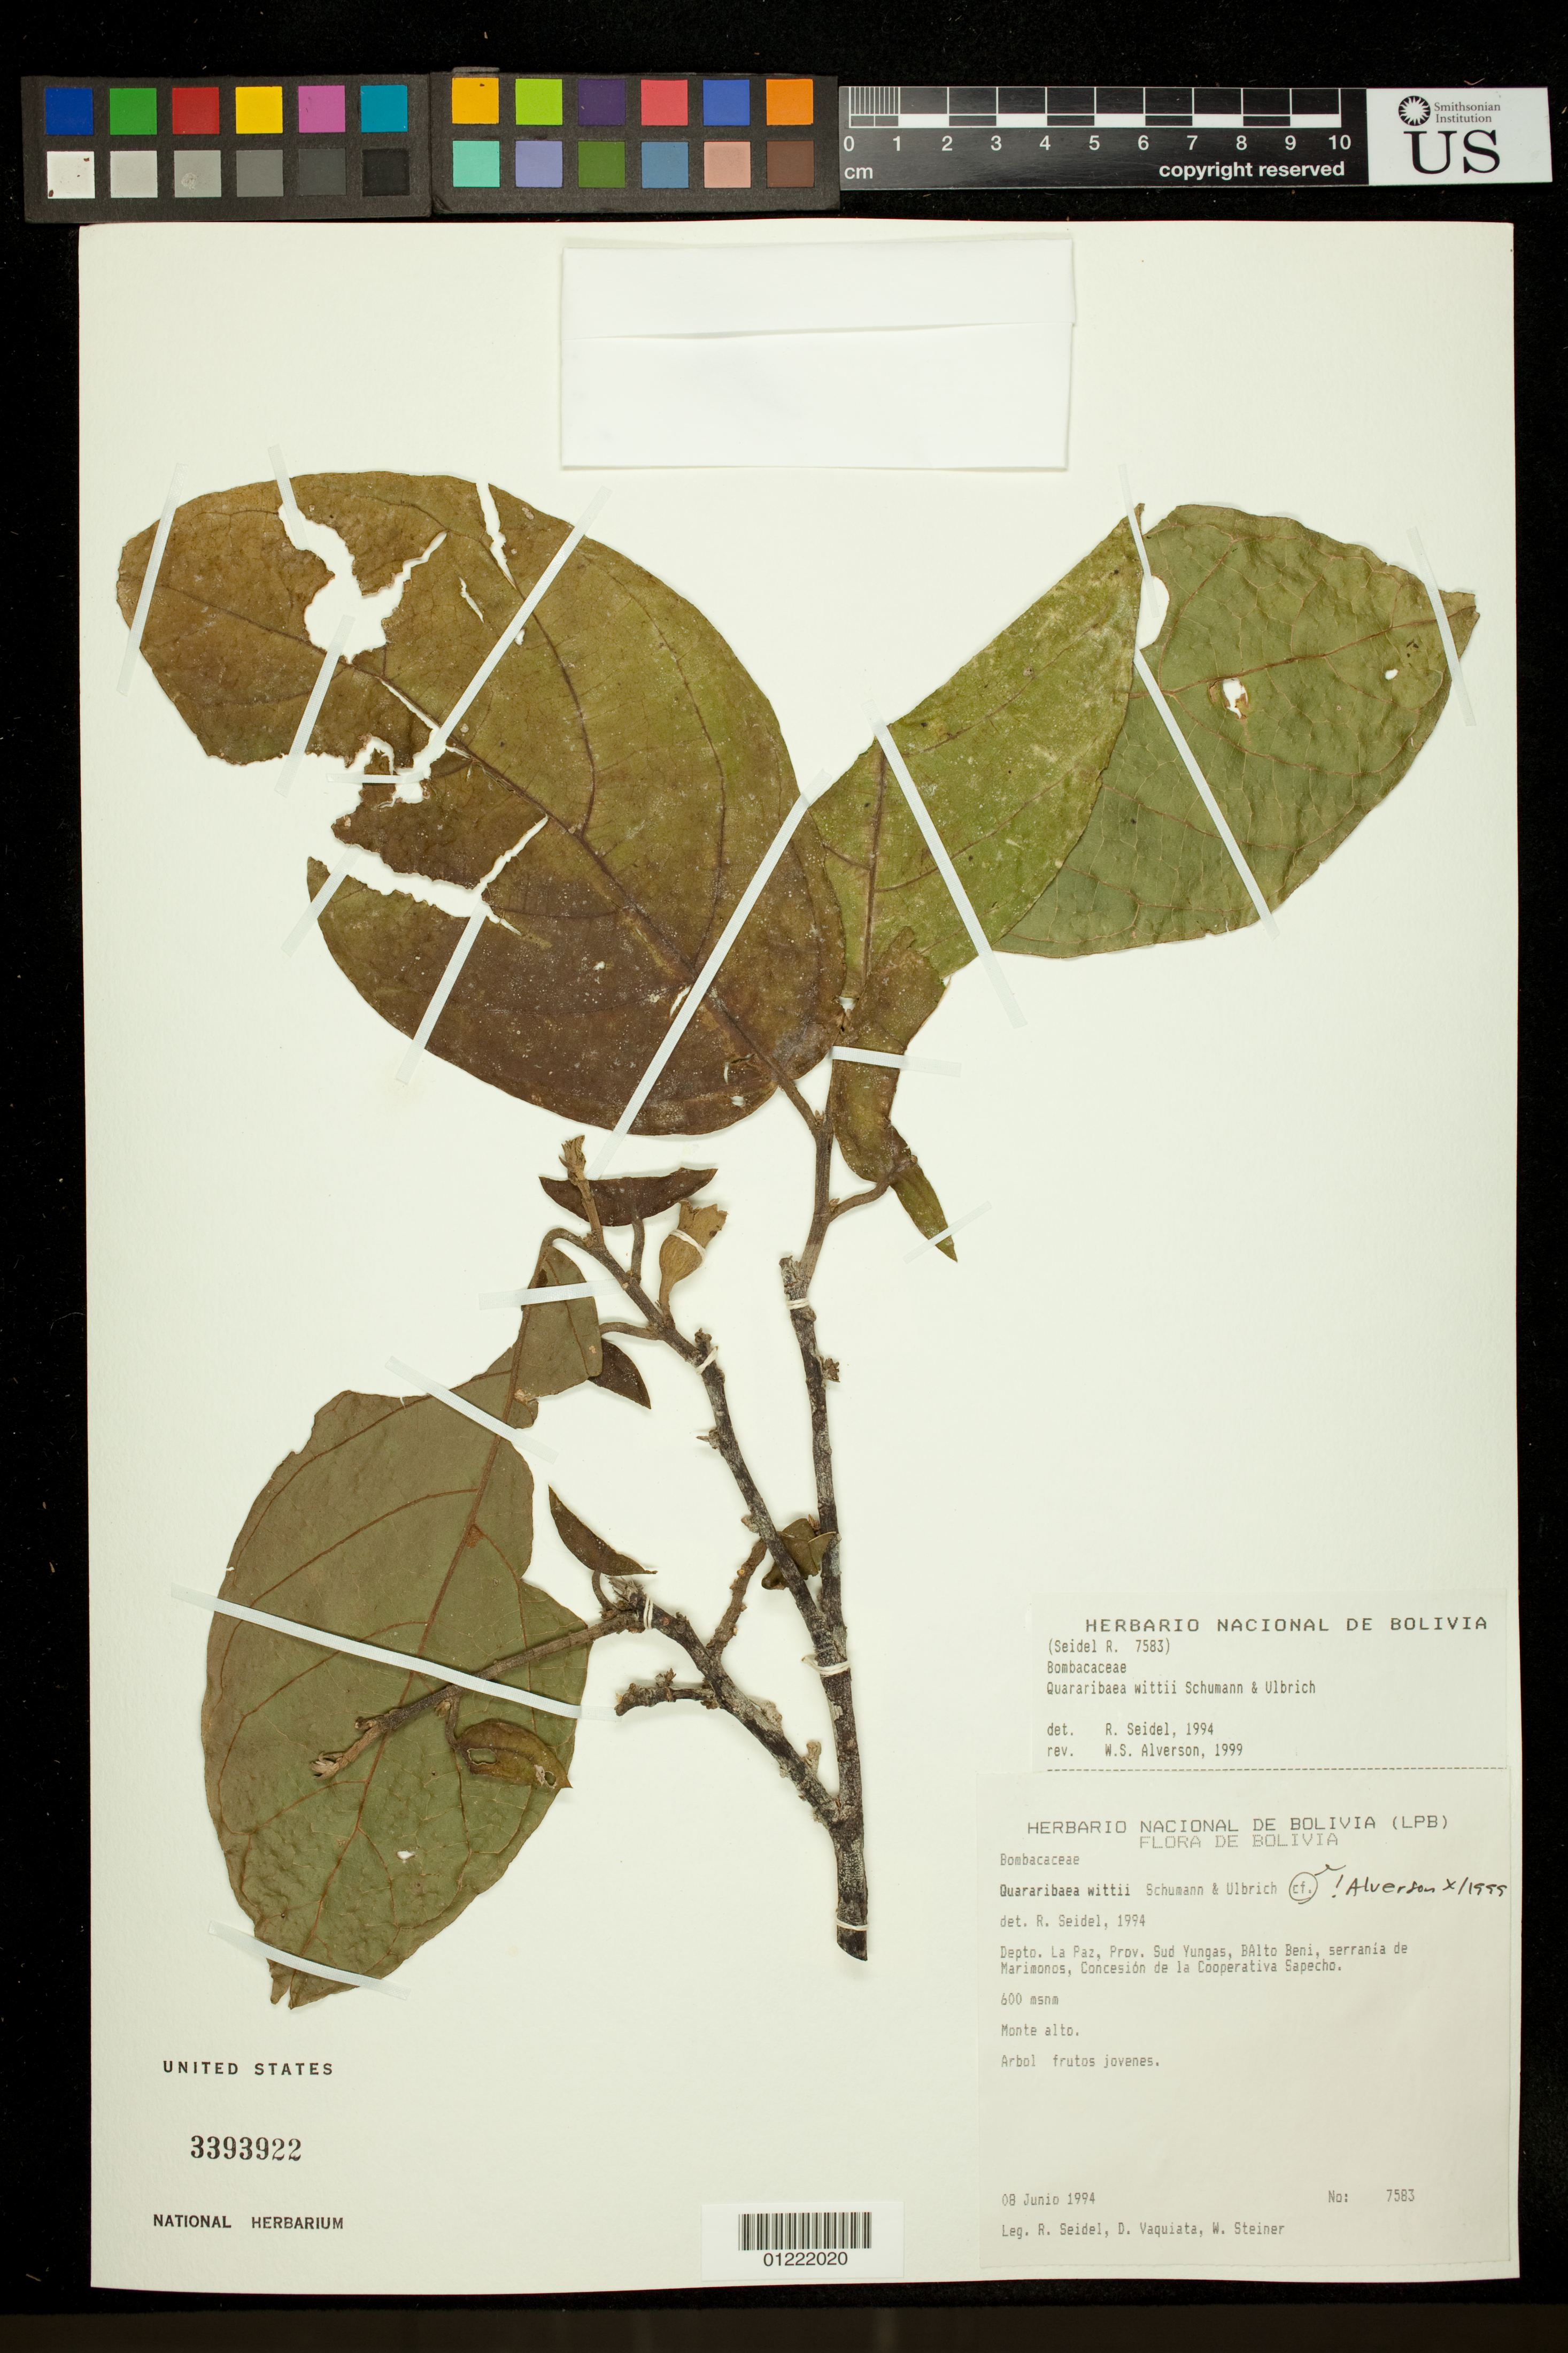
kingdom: Plantae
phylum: Tracheophyta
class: Magnoliopsida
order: Malvales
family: Malvaceae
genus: Quararibea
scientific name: Quararibea wittii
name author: K. Schum. & Ulbr.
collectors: R. Seidel, D. Vaquiata & W. Steiner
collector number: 7583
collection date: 1994-06-08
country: Bolivia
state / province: La Paz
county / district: Sud Yungas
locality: Alto Beni, serrania de Marimonos, Concesion de la Cooperativa Sapecho.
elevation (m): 600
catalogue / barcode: US 3393922